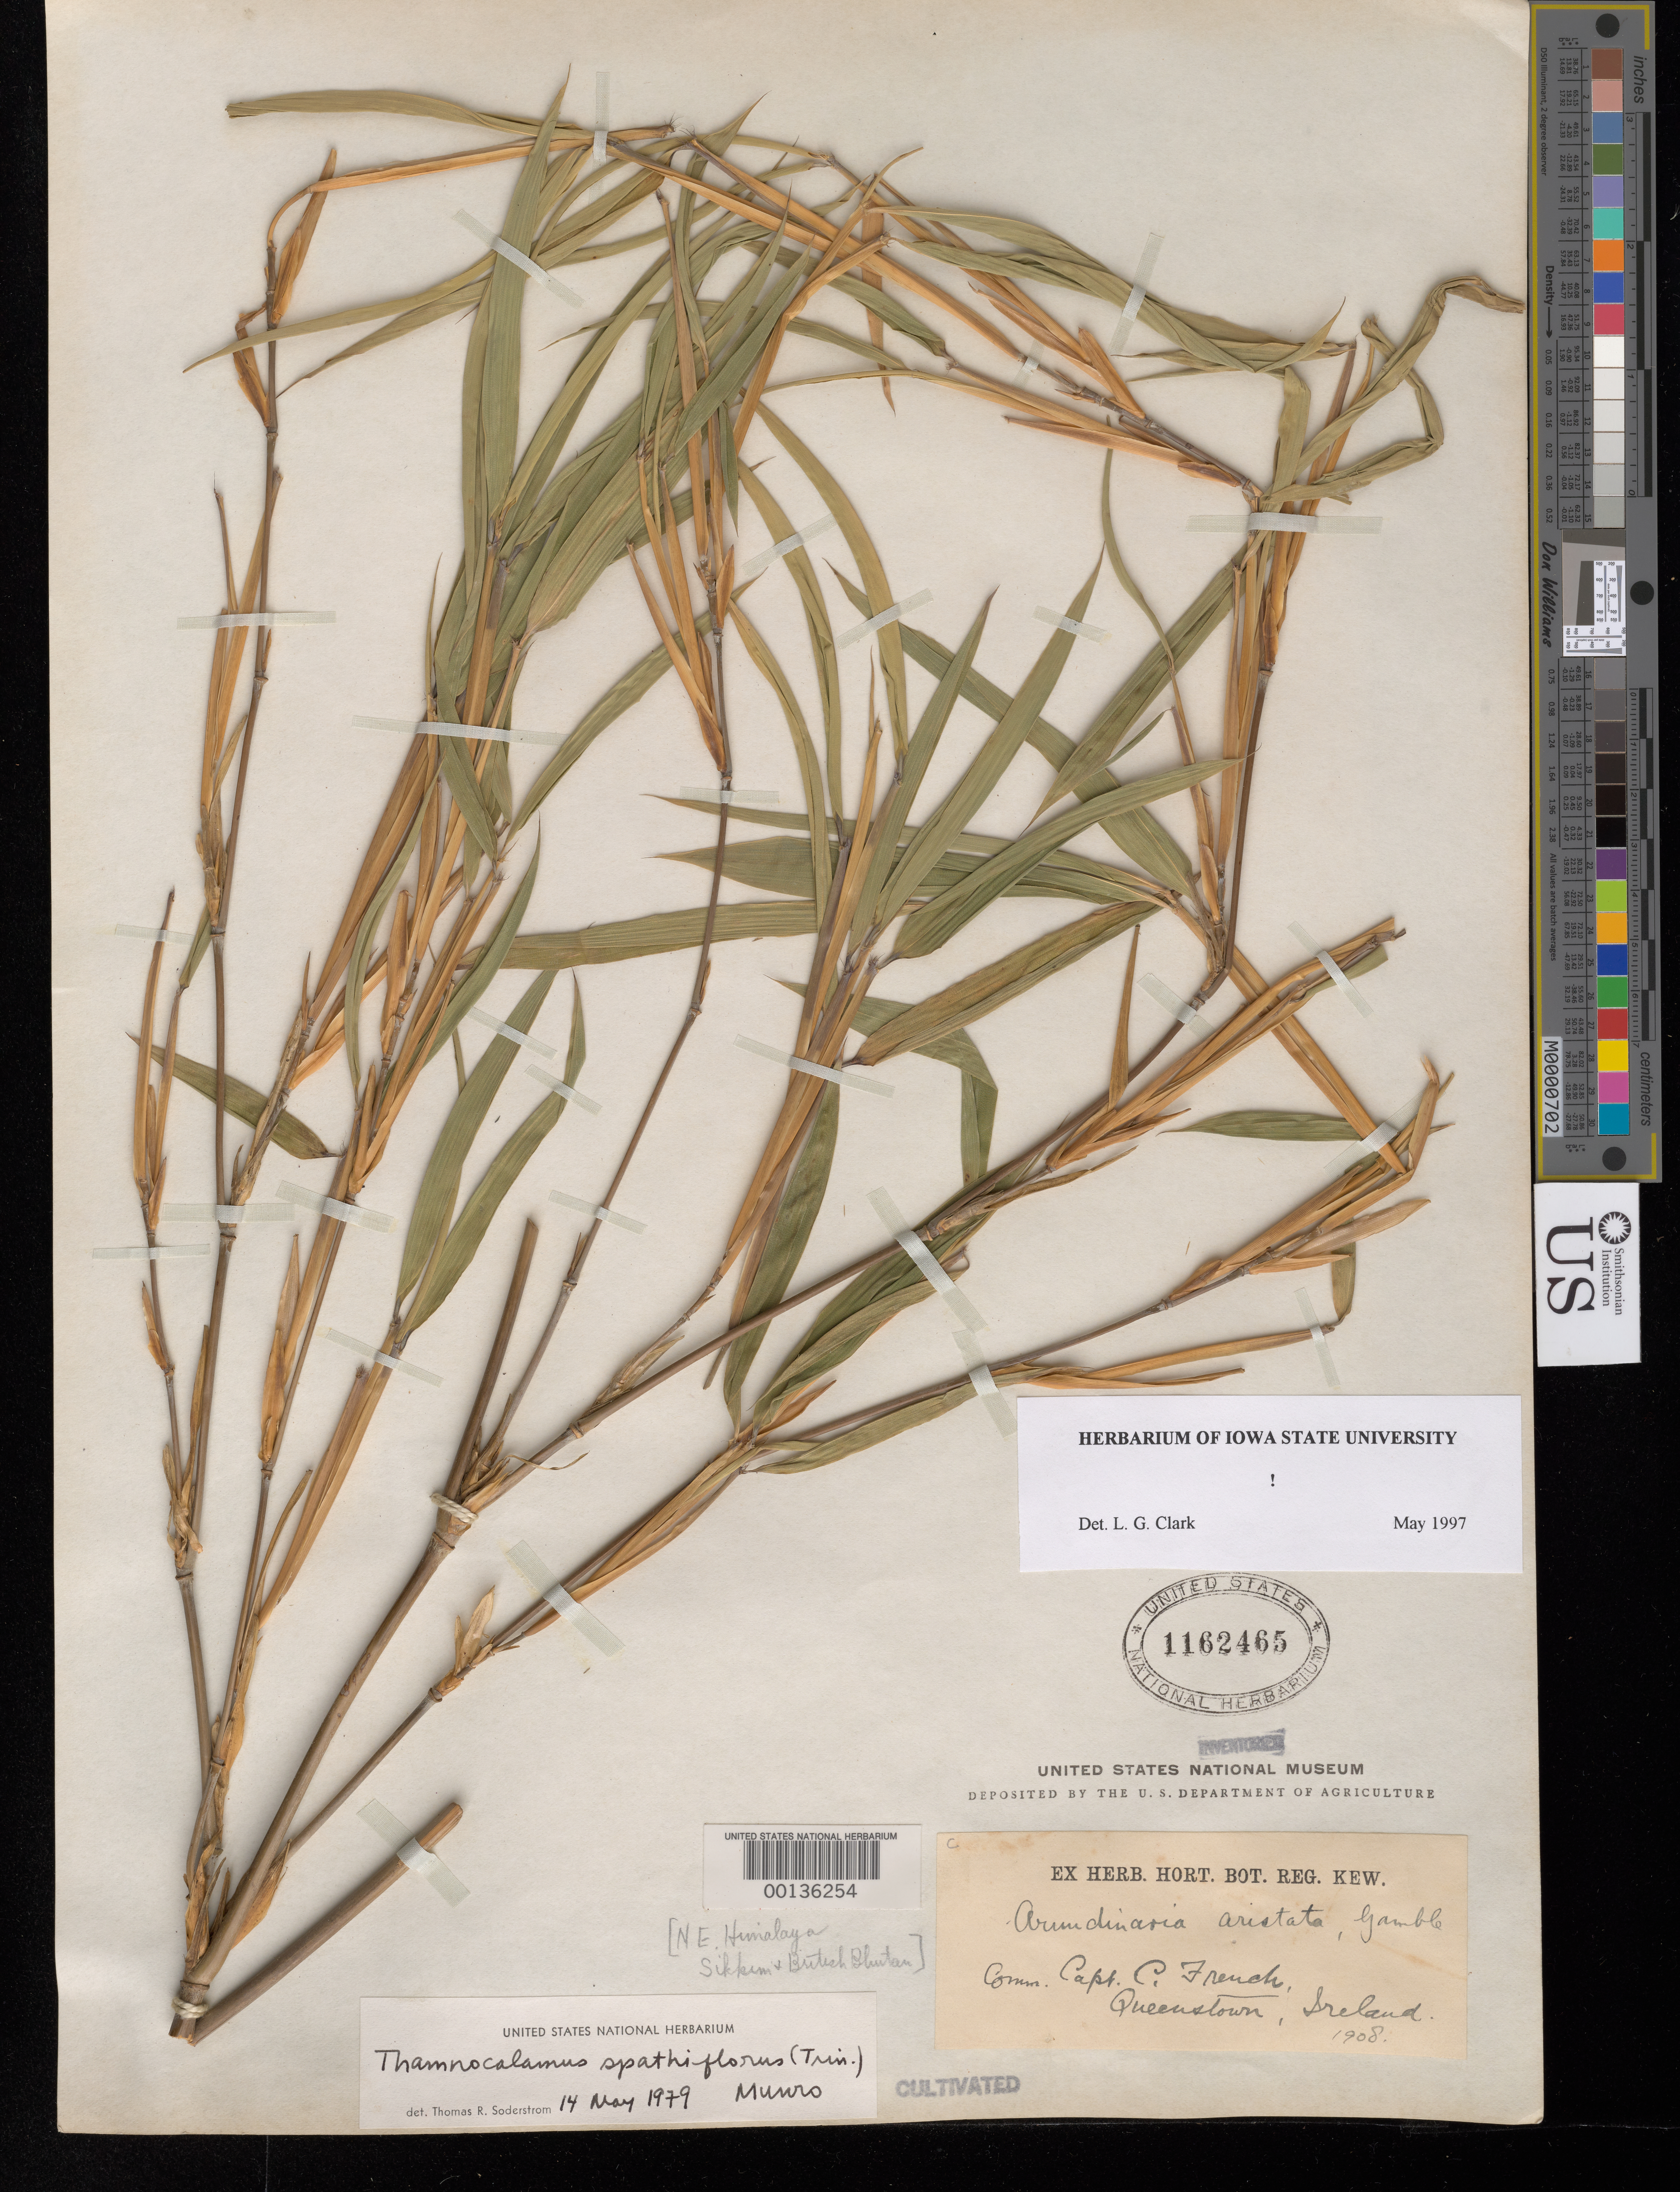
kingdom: Plantae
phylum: Tracheophyta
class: Liliopsida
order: Poales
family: Poaceae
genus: Thamnocalamus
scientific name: Thamnocalamus spathiflorus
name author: (Trin.) Munro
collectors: C. French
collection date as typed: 1908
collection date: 1908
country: Ireland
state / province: Munster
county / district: Cork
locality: Queenstown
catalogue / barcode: US 1162465